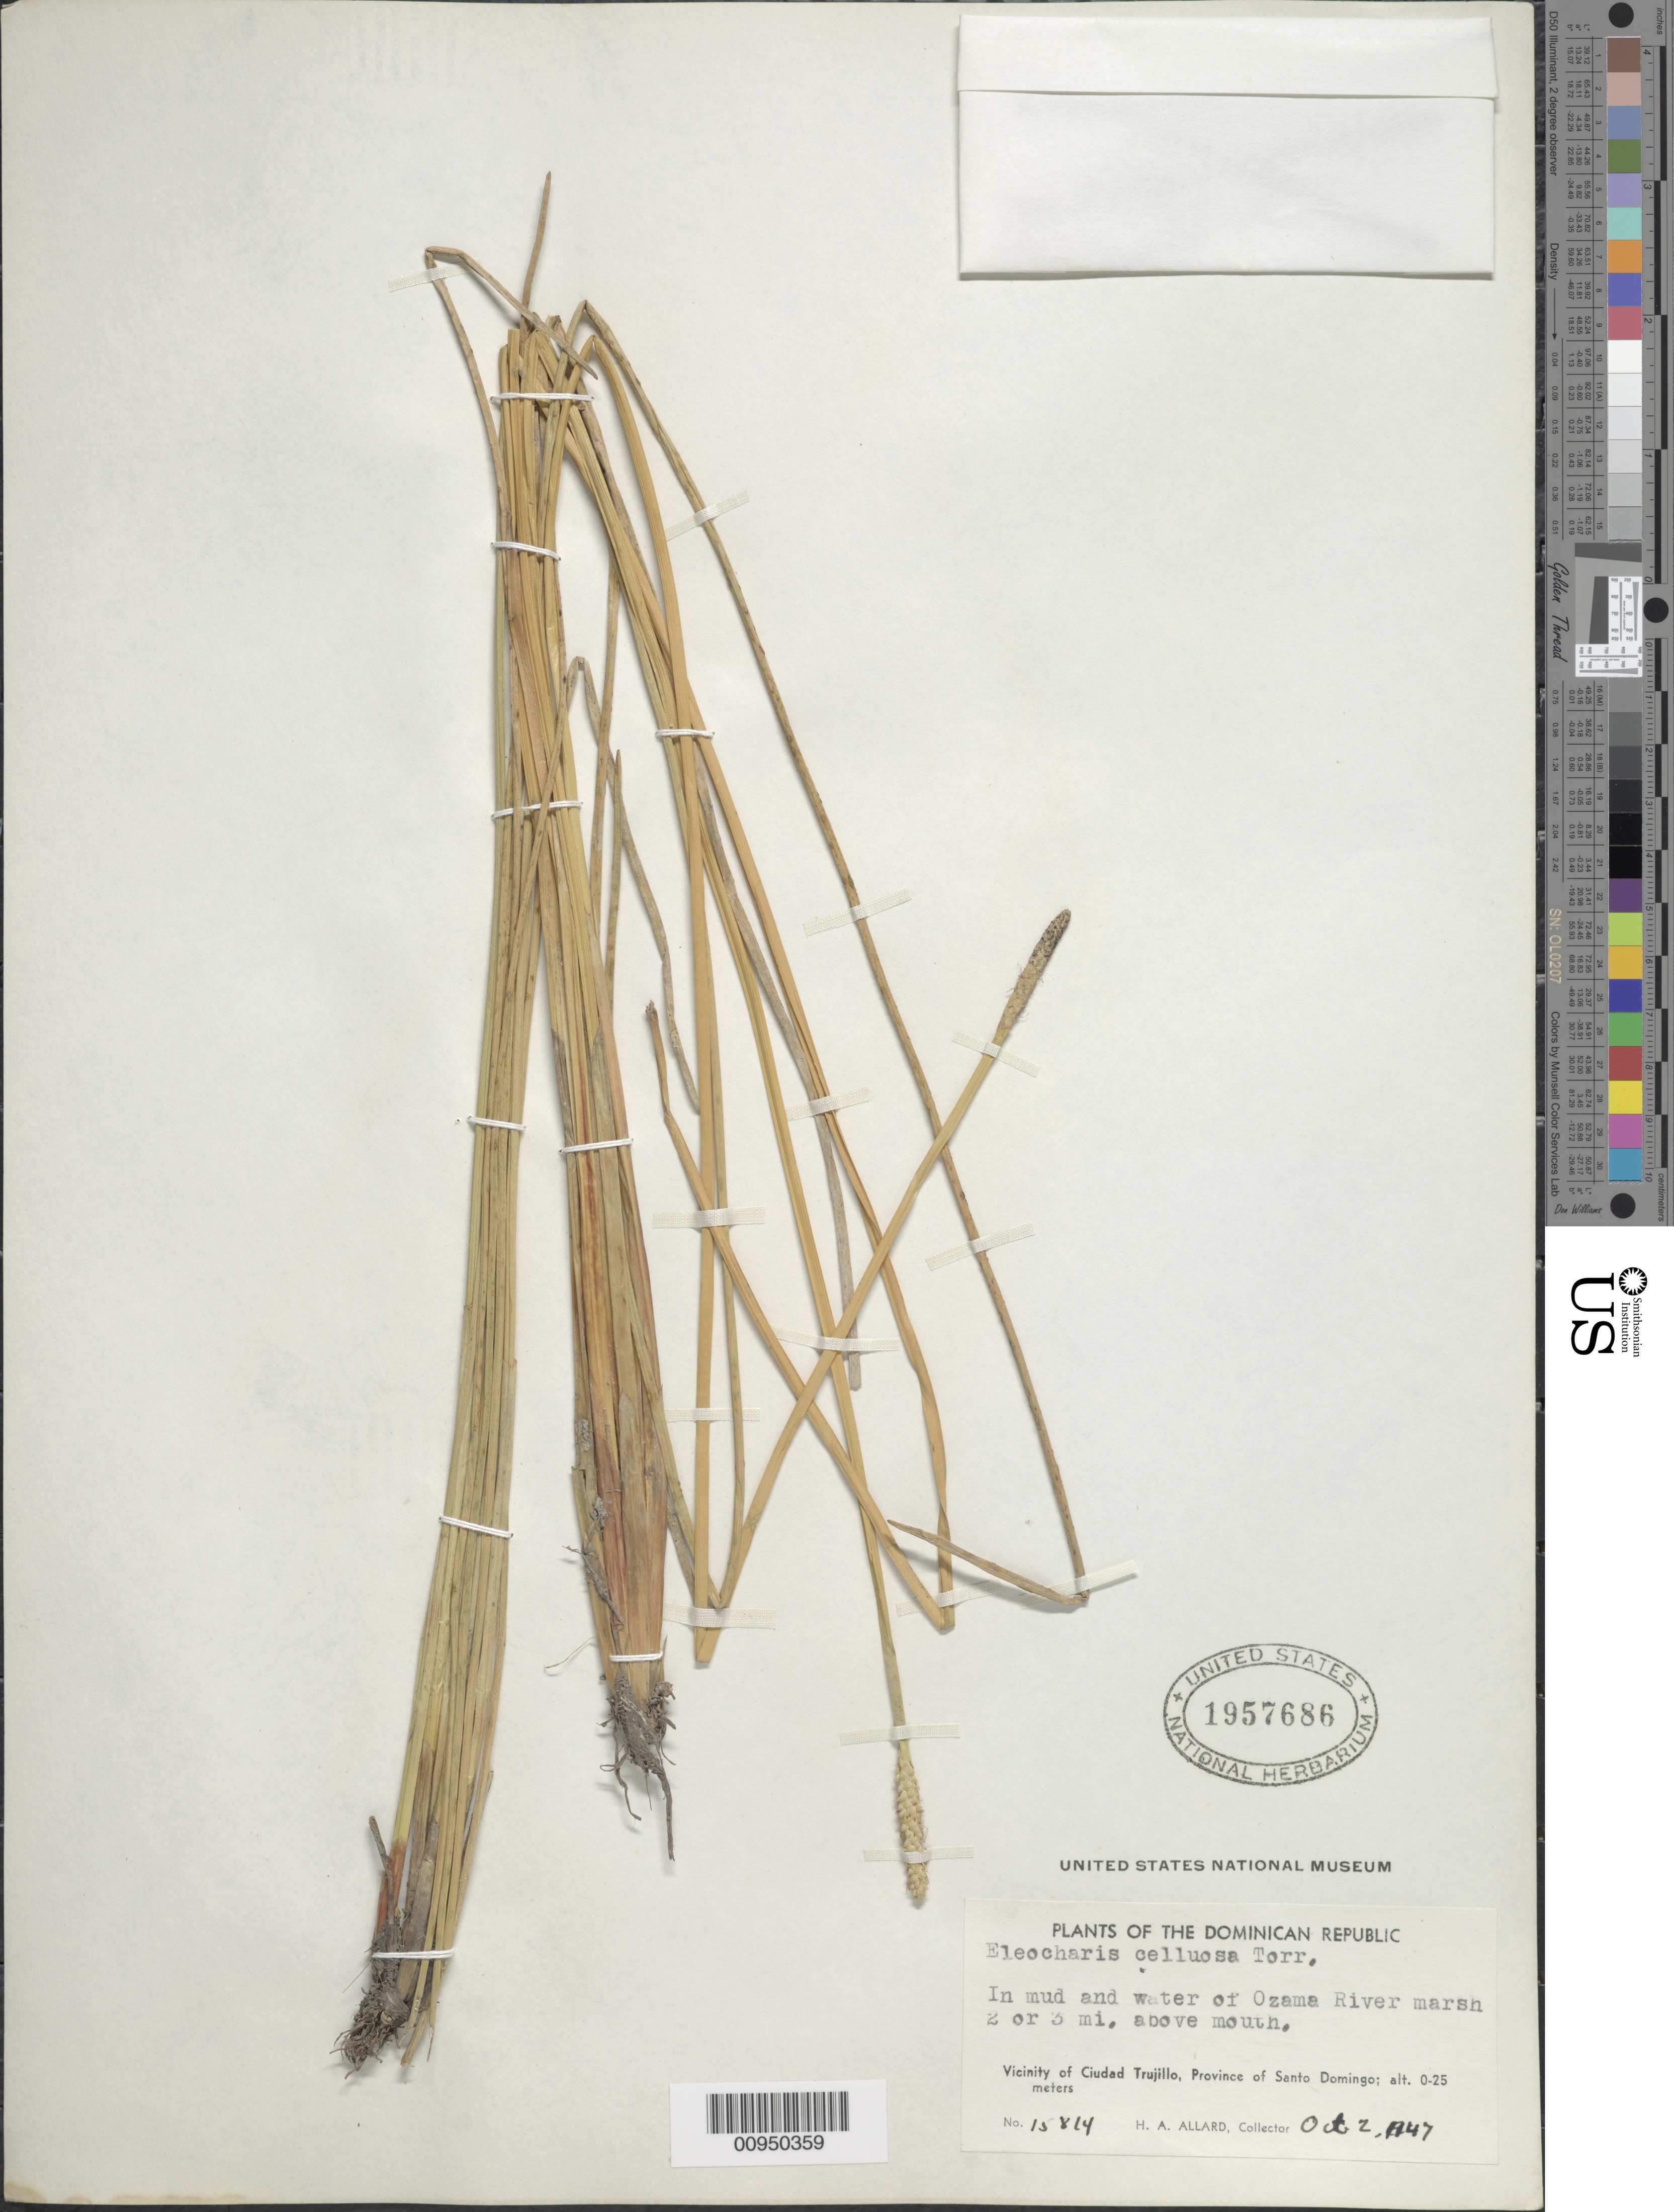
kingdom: Plantae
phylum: Tracheophyta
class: Liliopsida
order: Poales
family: Cyperaceae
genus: Eleocharis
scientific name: Eleocharis cellulosa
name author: Torr.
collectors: H. A. Allard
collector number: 15814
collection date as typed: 02 Oct 1947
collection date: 1947-10-02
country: Dominican Republic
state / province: Santo Domingo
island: Hispaniola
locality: Vicinity of Ciudad Trujillo, Ozama River marsh, 2-3 miles above mouth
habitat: In mud and water of river marsh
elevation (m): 0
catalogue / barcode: US 1957686